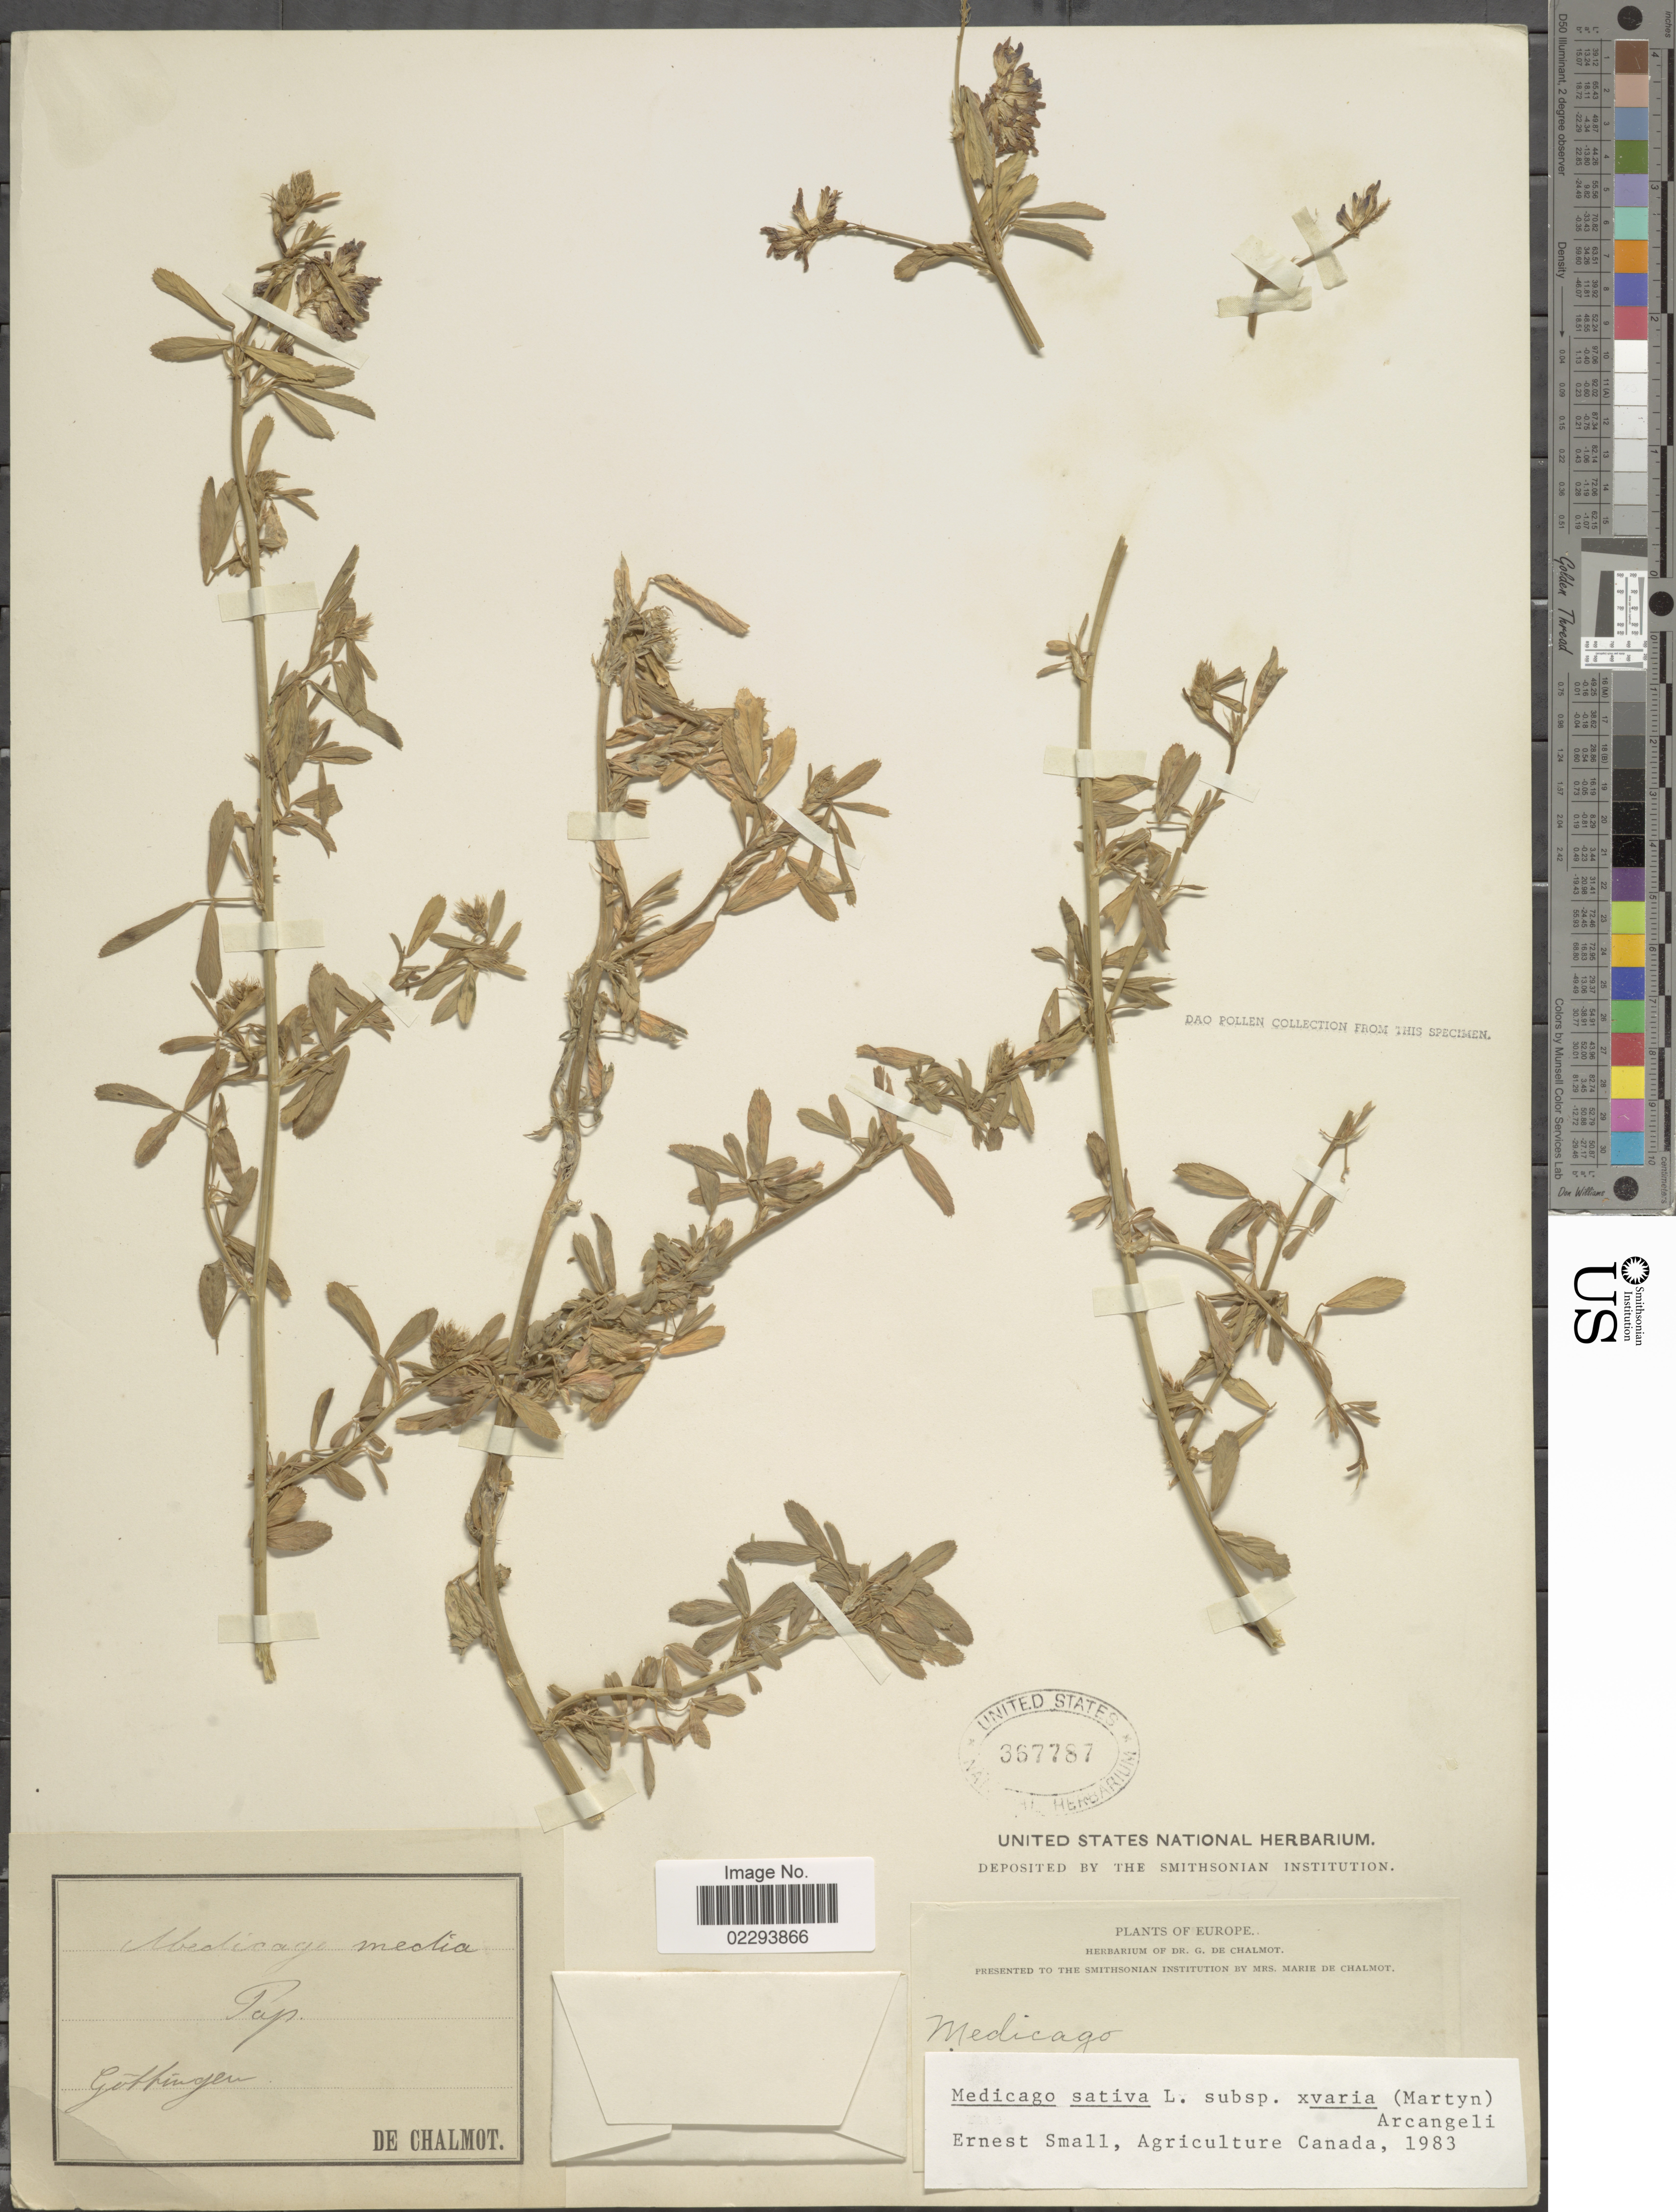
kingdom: Plantae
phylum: Tracheophyta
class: Magnoliopsida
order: Fabales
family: Fabaceae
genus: Medicago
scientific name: Medicago sativa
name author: L.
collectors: G. de Chalmot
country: Germany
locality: Gottinger. Europe.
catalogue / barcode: US 367787